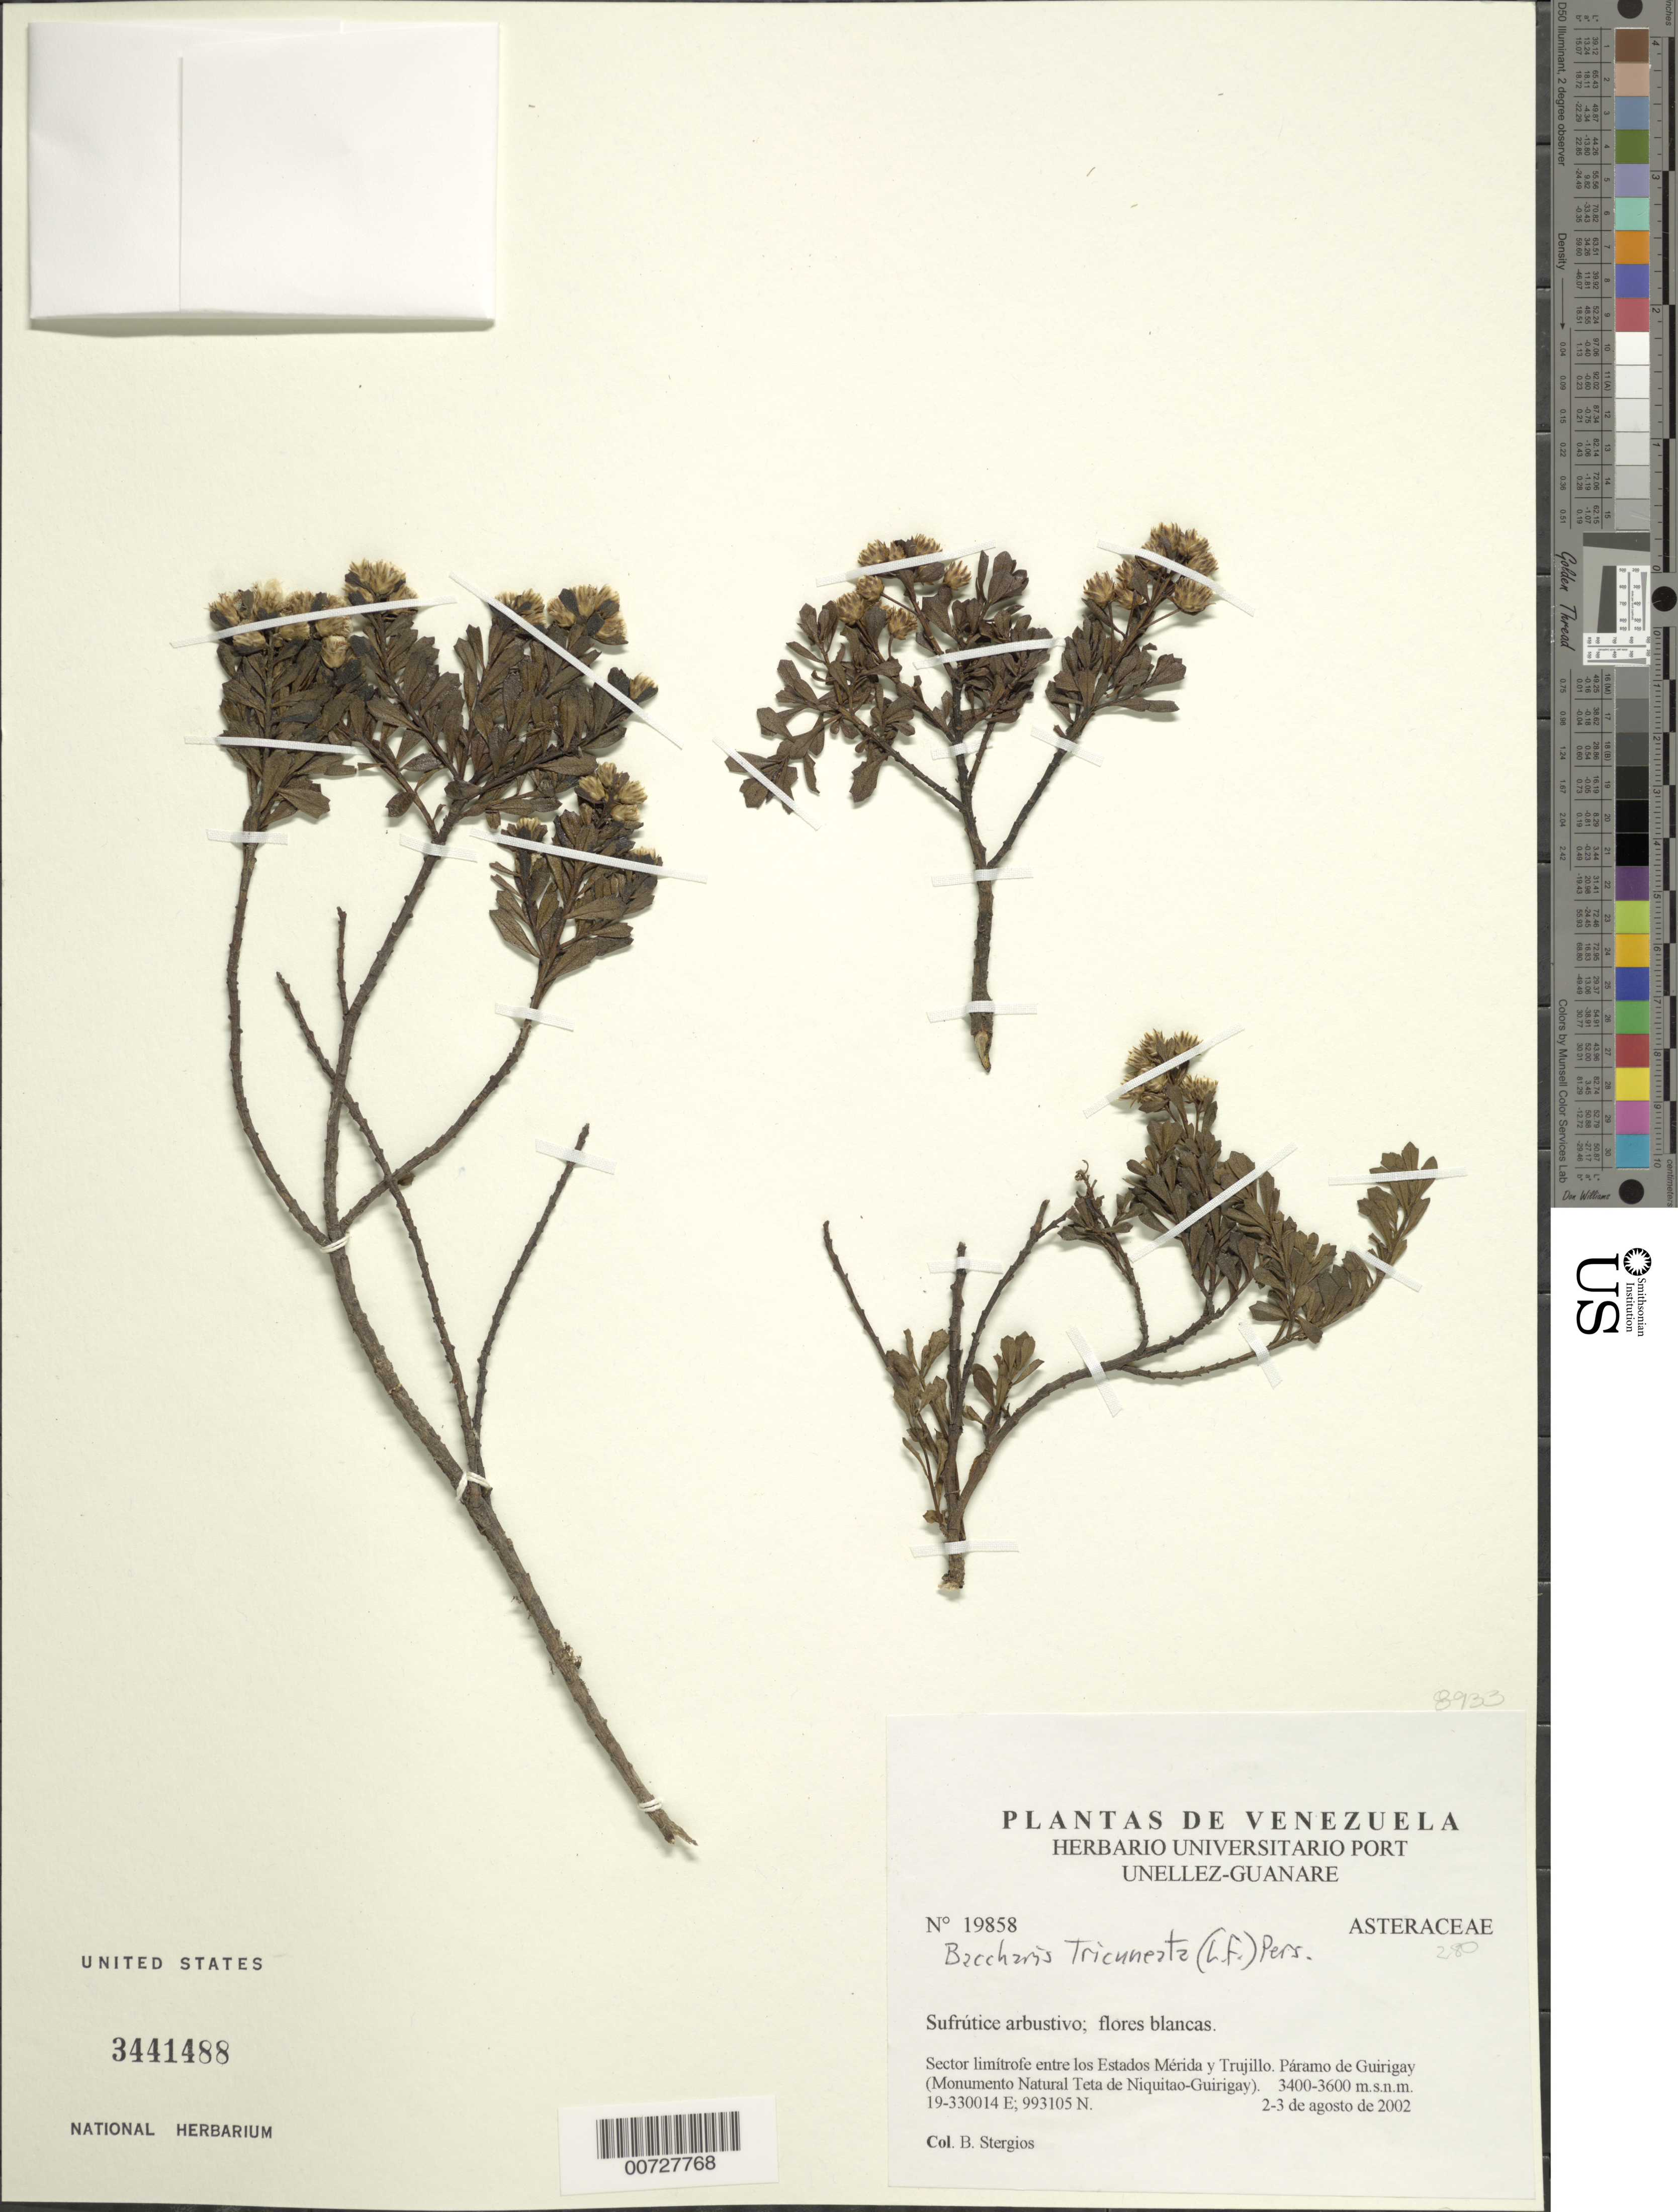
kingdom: Plantae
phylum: Tracheophyta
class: Magnoliopsida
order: Asterales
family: Asteraceae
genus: Baccharis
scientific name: Baccharis tricuneata f. procumbens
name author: Cuatrec.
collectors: B. G. Stergios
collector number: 19858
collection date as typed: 02 Aug 2002 to 03 Aug 2002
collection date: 2002-08-02/2002-08-03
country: Venezuela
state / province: Trujillo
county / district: Boconó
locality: Páramo de Guirigay (Monumento Natural Teta de Niquitao-Guirigay). Sector limítrofe entre los Estados Mérida y Trujillo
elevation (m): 3400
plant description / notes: PORT, US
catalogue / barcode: US 3441488